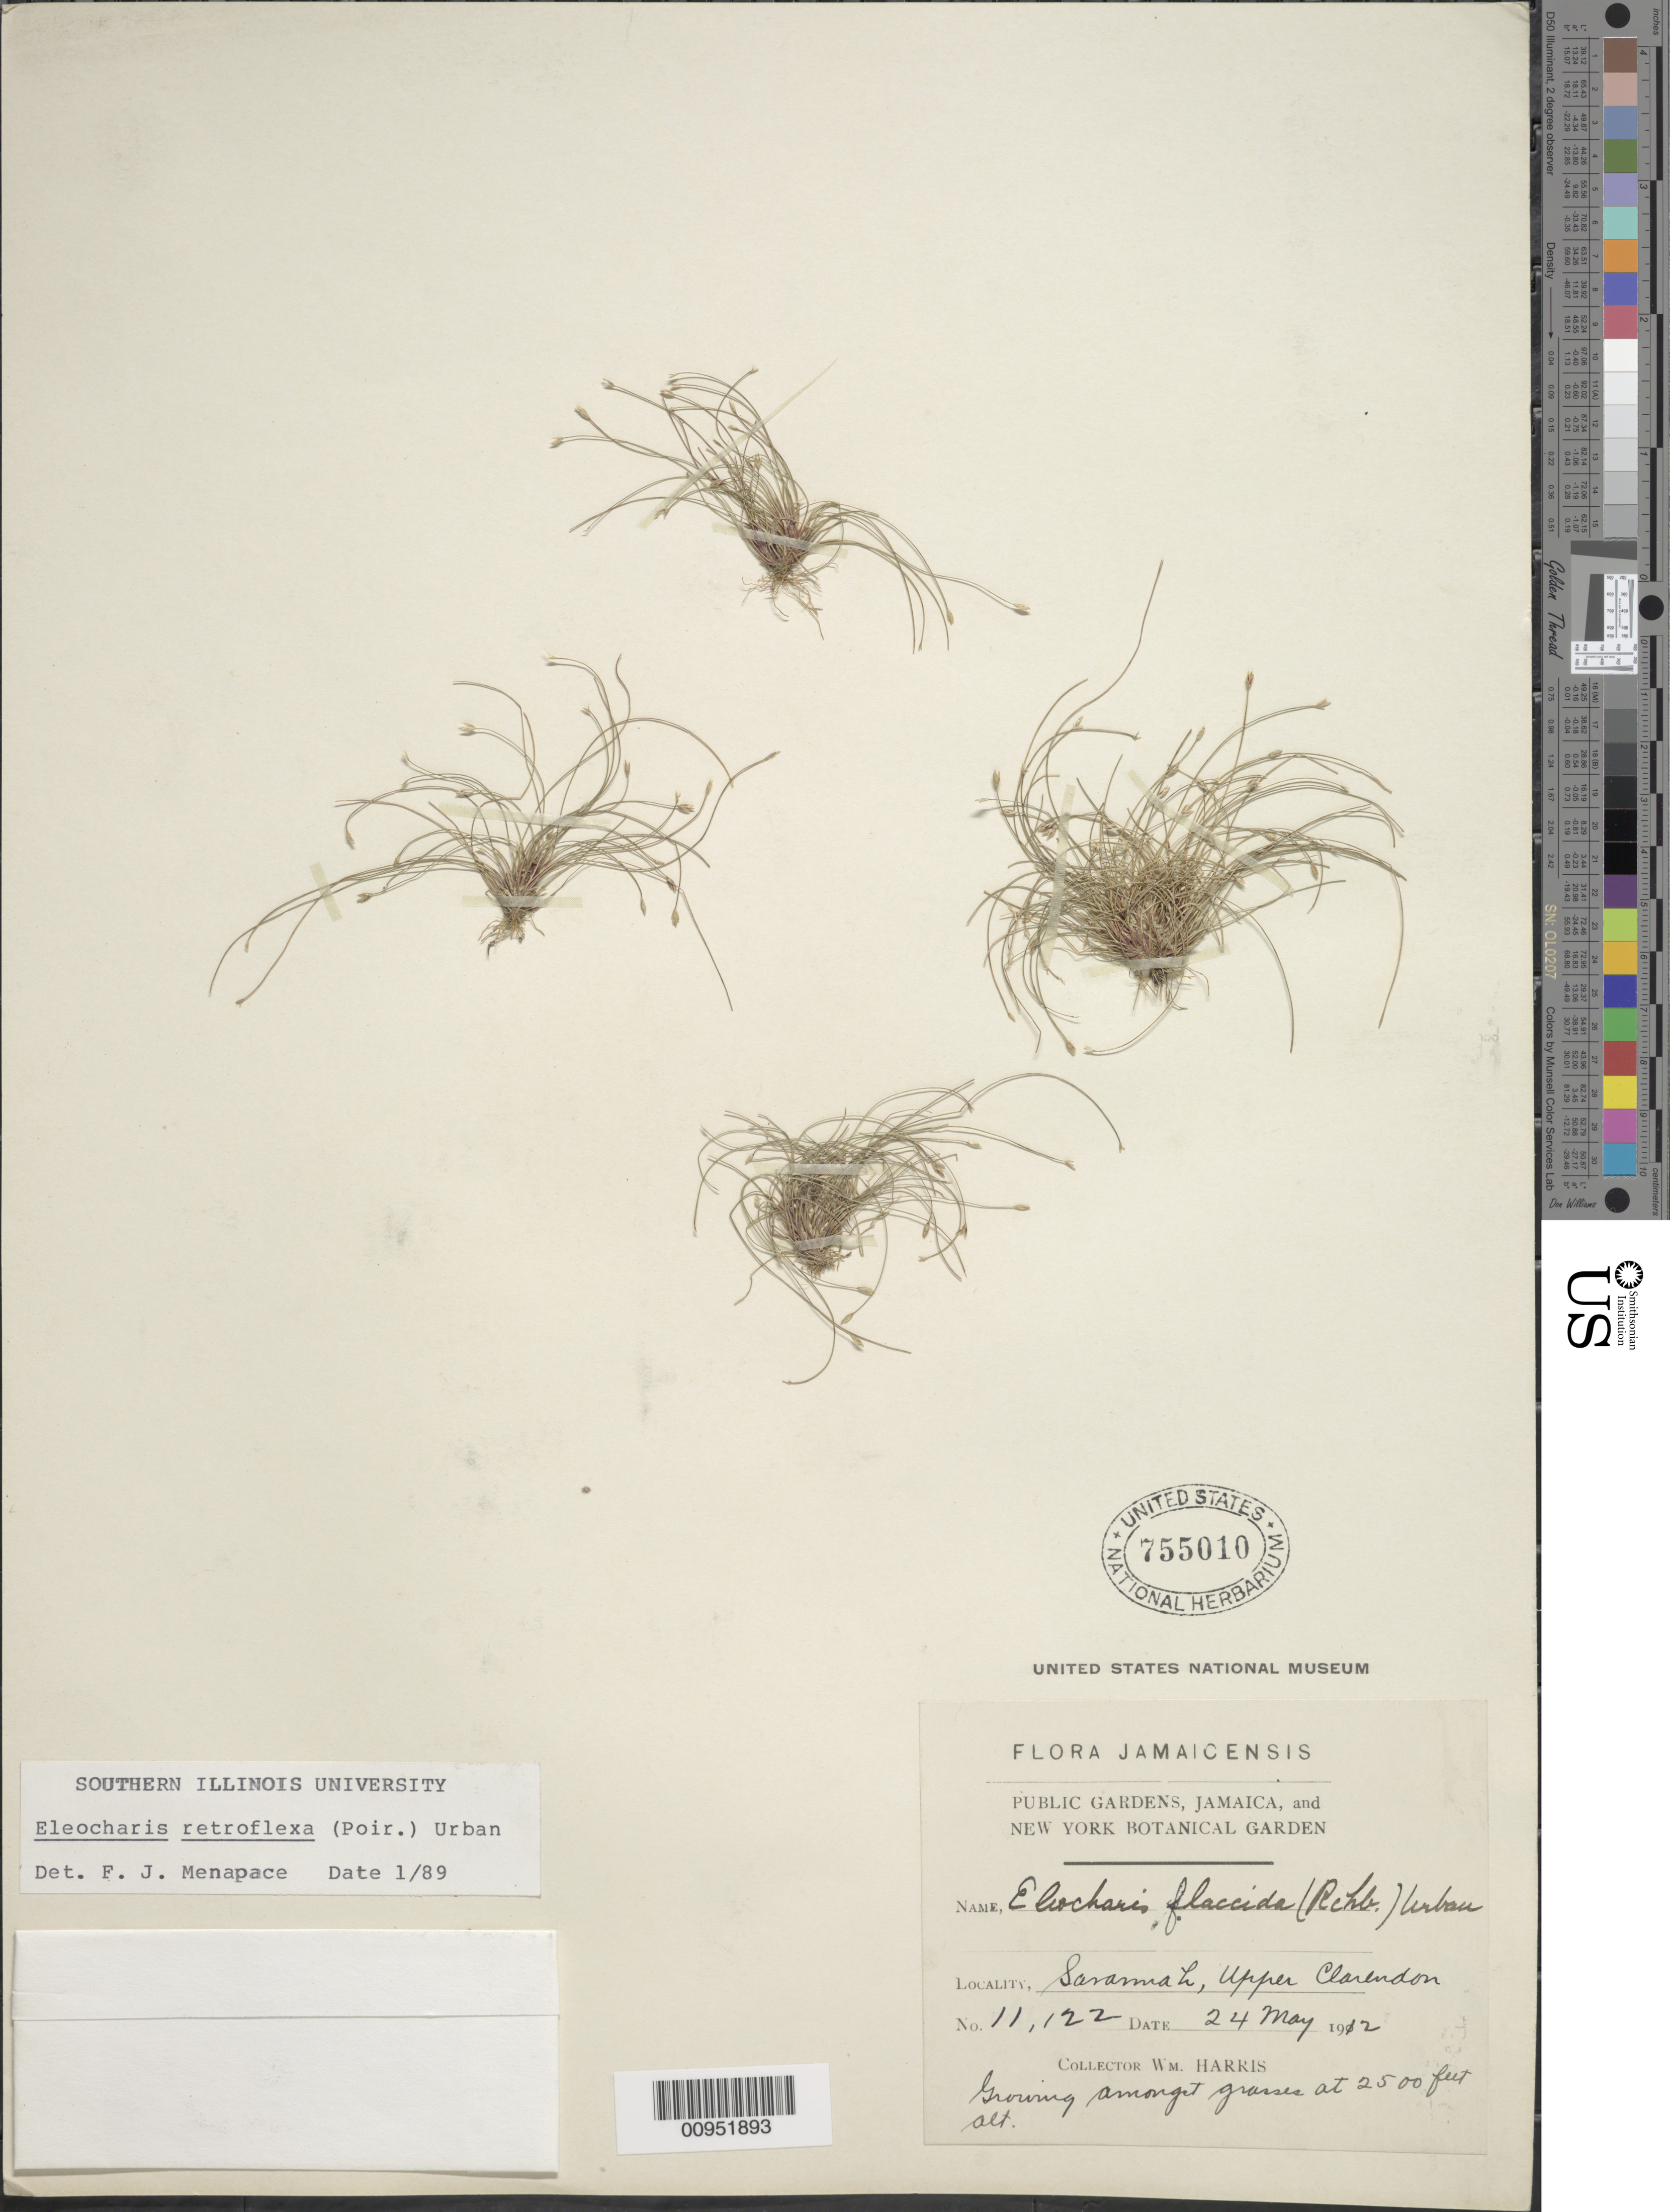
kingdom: Plantae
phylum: Tracheophyta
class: Liliopsida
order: Poales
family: Cyperaceae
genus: Eleocharis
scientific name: Eleocharis retroflexa subsp. retroflexa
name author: (Poir.) Urb.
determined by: Menapace, F. J.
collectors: W. H. Harris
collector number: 11122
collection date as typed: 24 May 1912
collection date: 1912-05-24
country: Jamaica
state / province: Clarendon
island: Jamaica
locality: Savanah, Upper Clarendon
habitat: Growing amongst grasses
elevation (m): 762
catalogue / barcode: US 755010